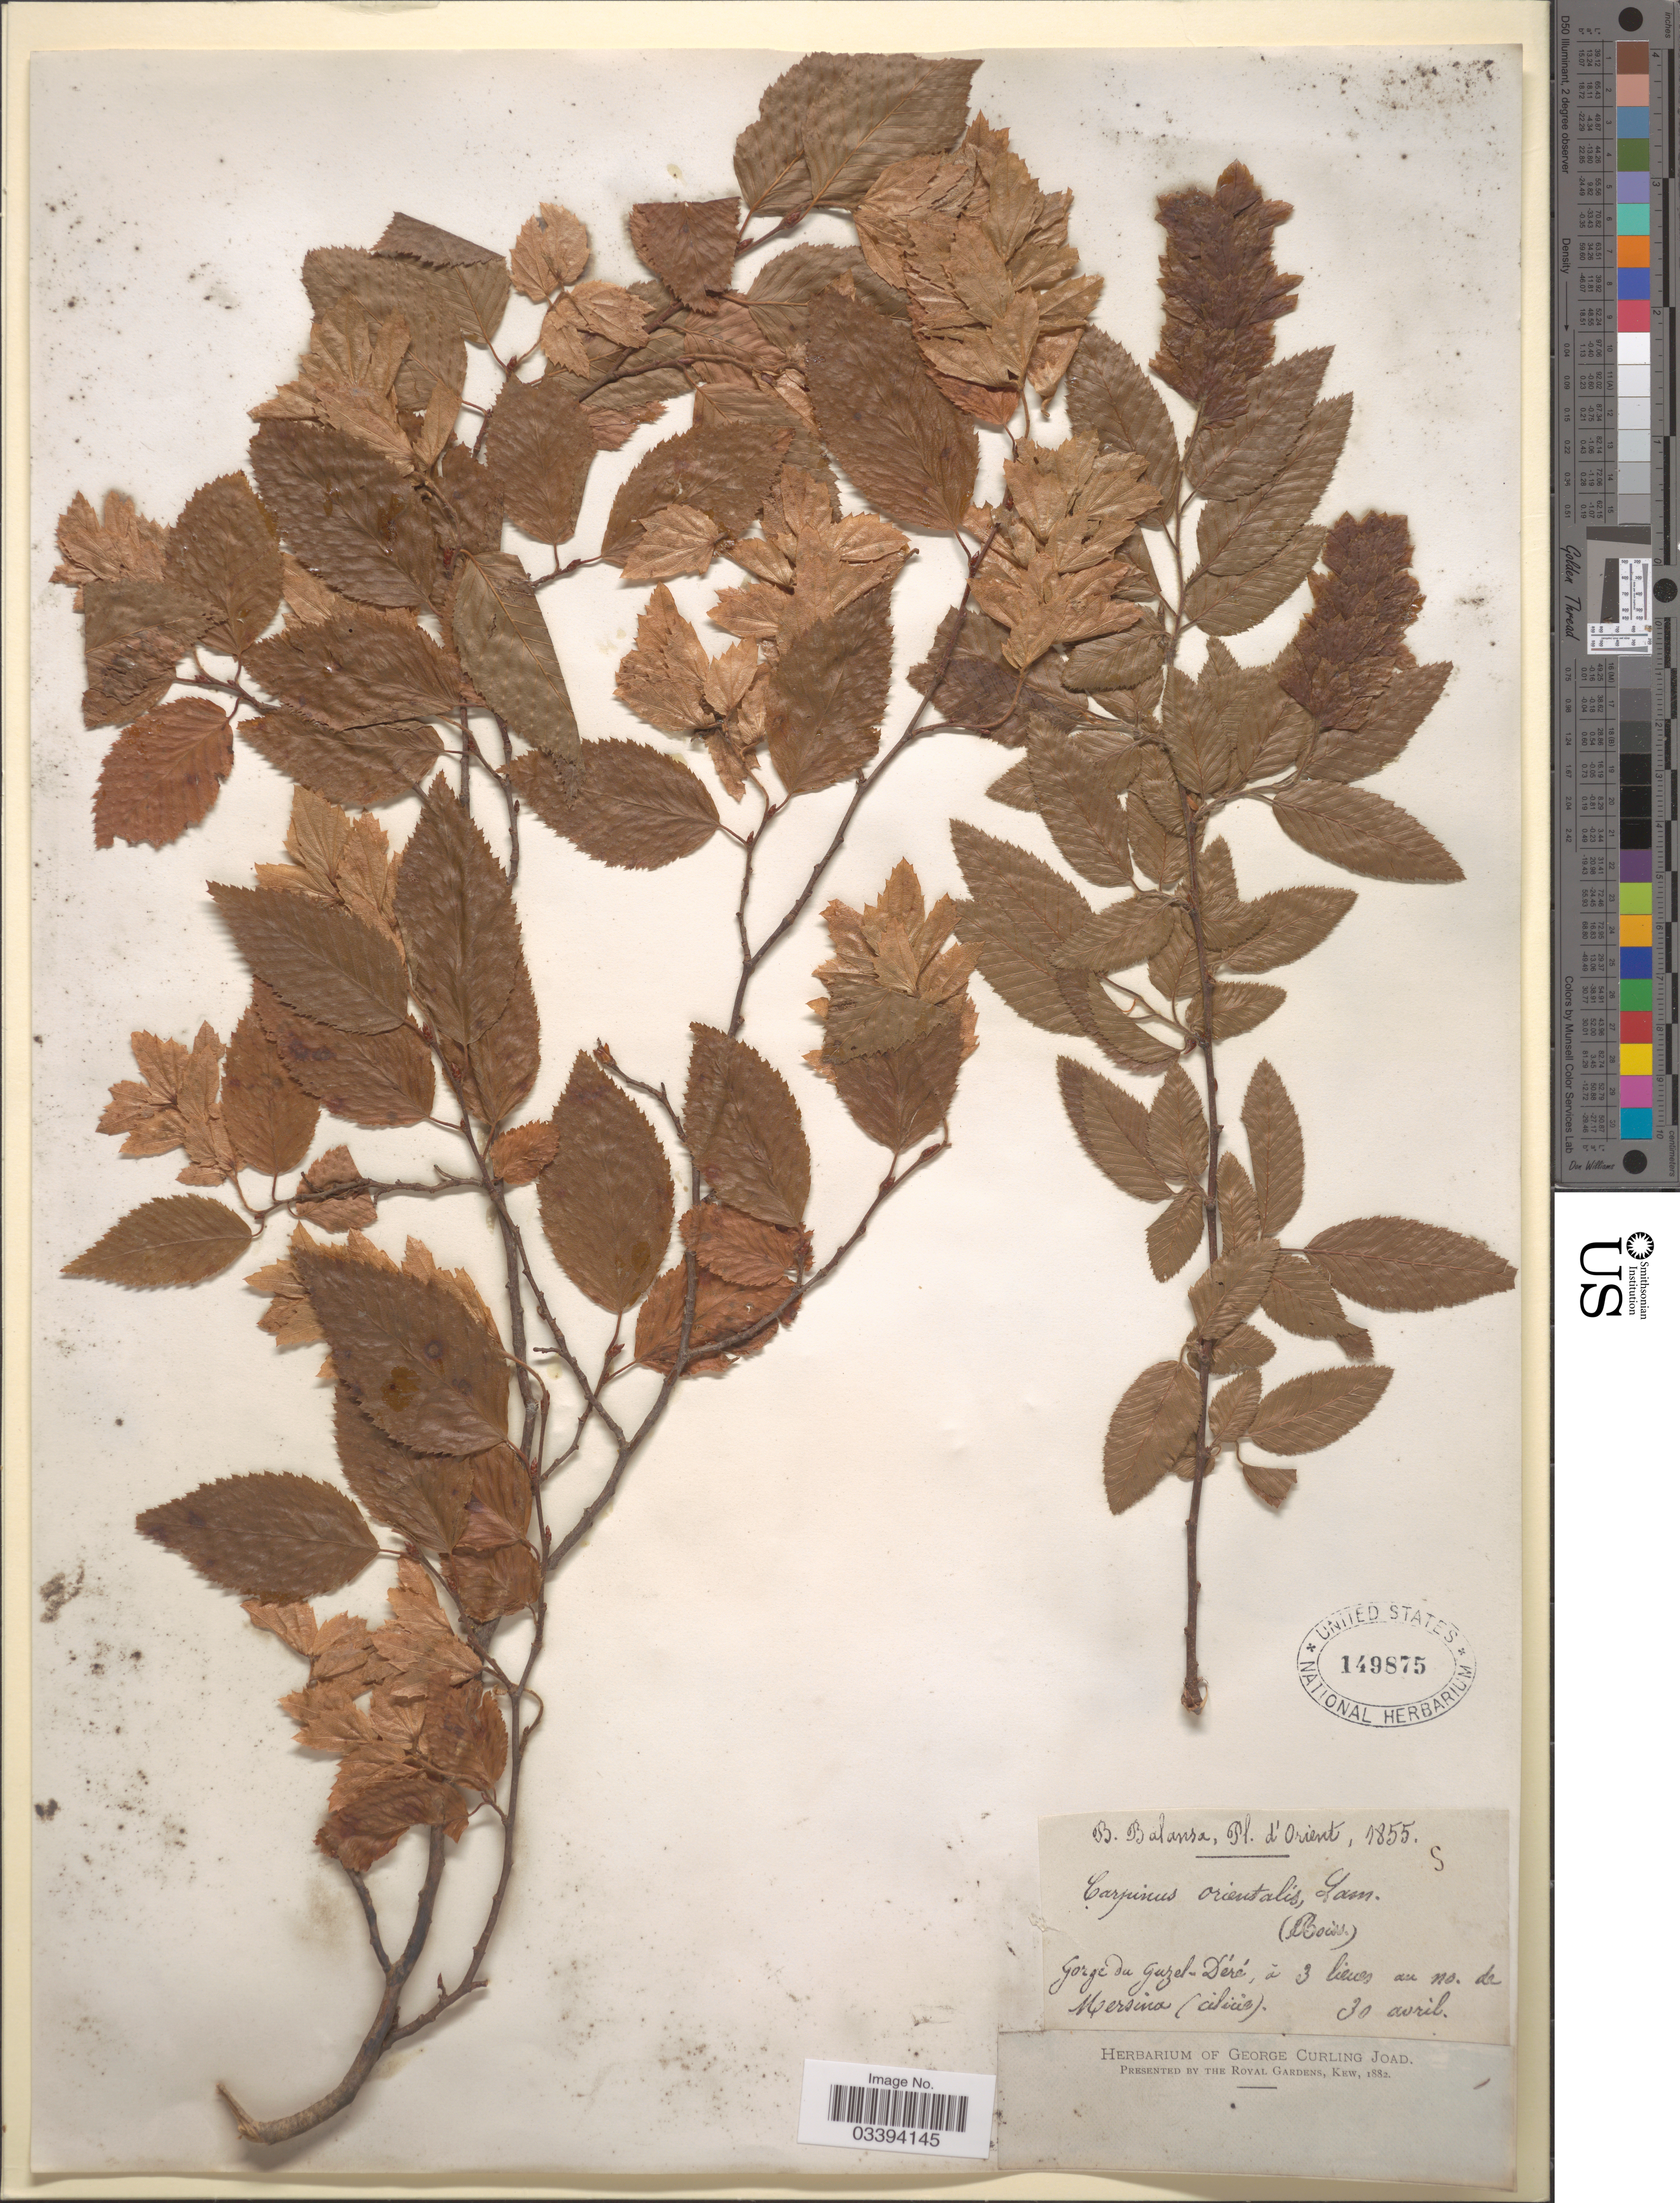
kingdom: Plantae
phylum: Tracheophyta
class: Magnoliopsida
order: Fagales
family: Betulaceae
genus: Carpinus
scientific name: Carpinus orientalis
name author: Mill.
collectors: B. Balansa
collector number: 1855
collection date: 1855-04-30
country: Turkey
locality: D'Orient. Gorge du Guzel-Déré, á 3 lieues au no. de Mersina (cilicie).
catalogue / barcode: US 149875